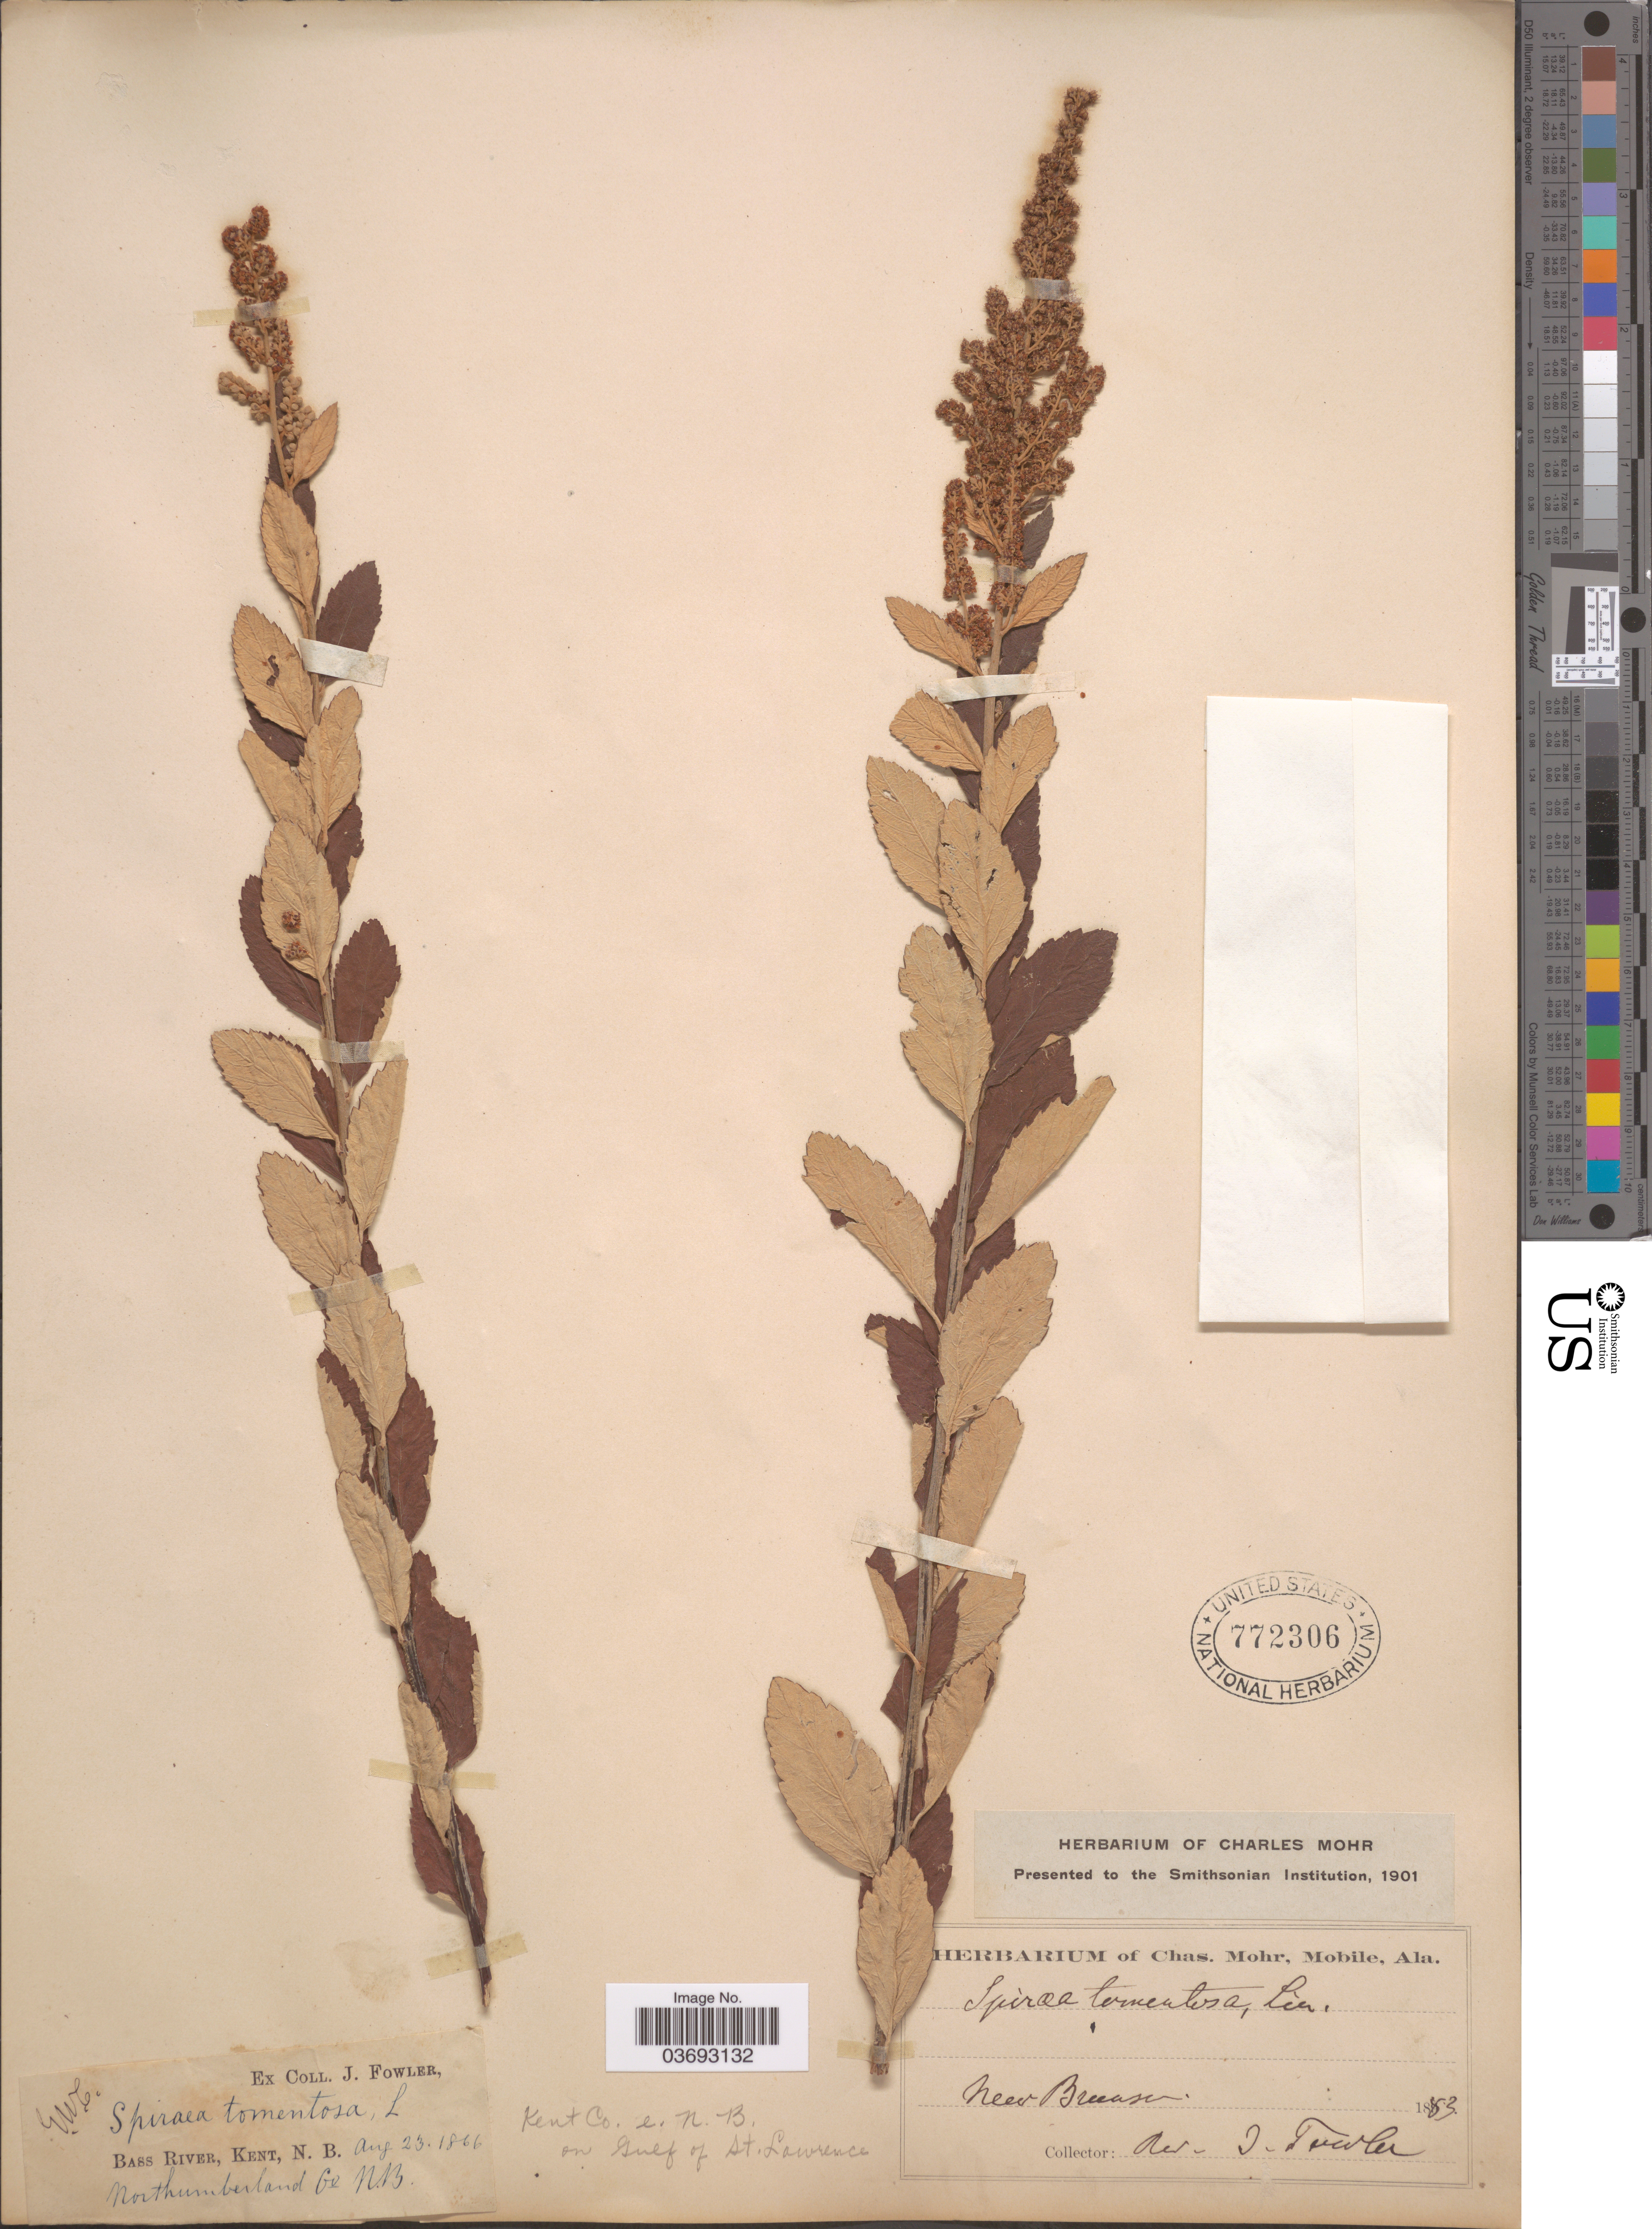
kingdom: Plantae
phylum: Tracheophyta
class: Magnoliopsida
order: Rosales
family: Rosaceae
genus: Spiraea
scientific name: Spiraea tomentosa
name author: L.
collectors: J. Fowler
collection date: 1866-08-23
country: Canada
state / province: New Brunswick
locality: Bass River, Kent. Northumberland Co. New Brunsw. Kent Co. e. N. B. on Gulf of St. Lawrence.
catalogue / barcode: US 772306